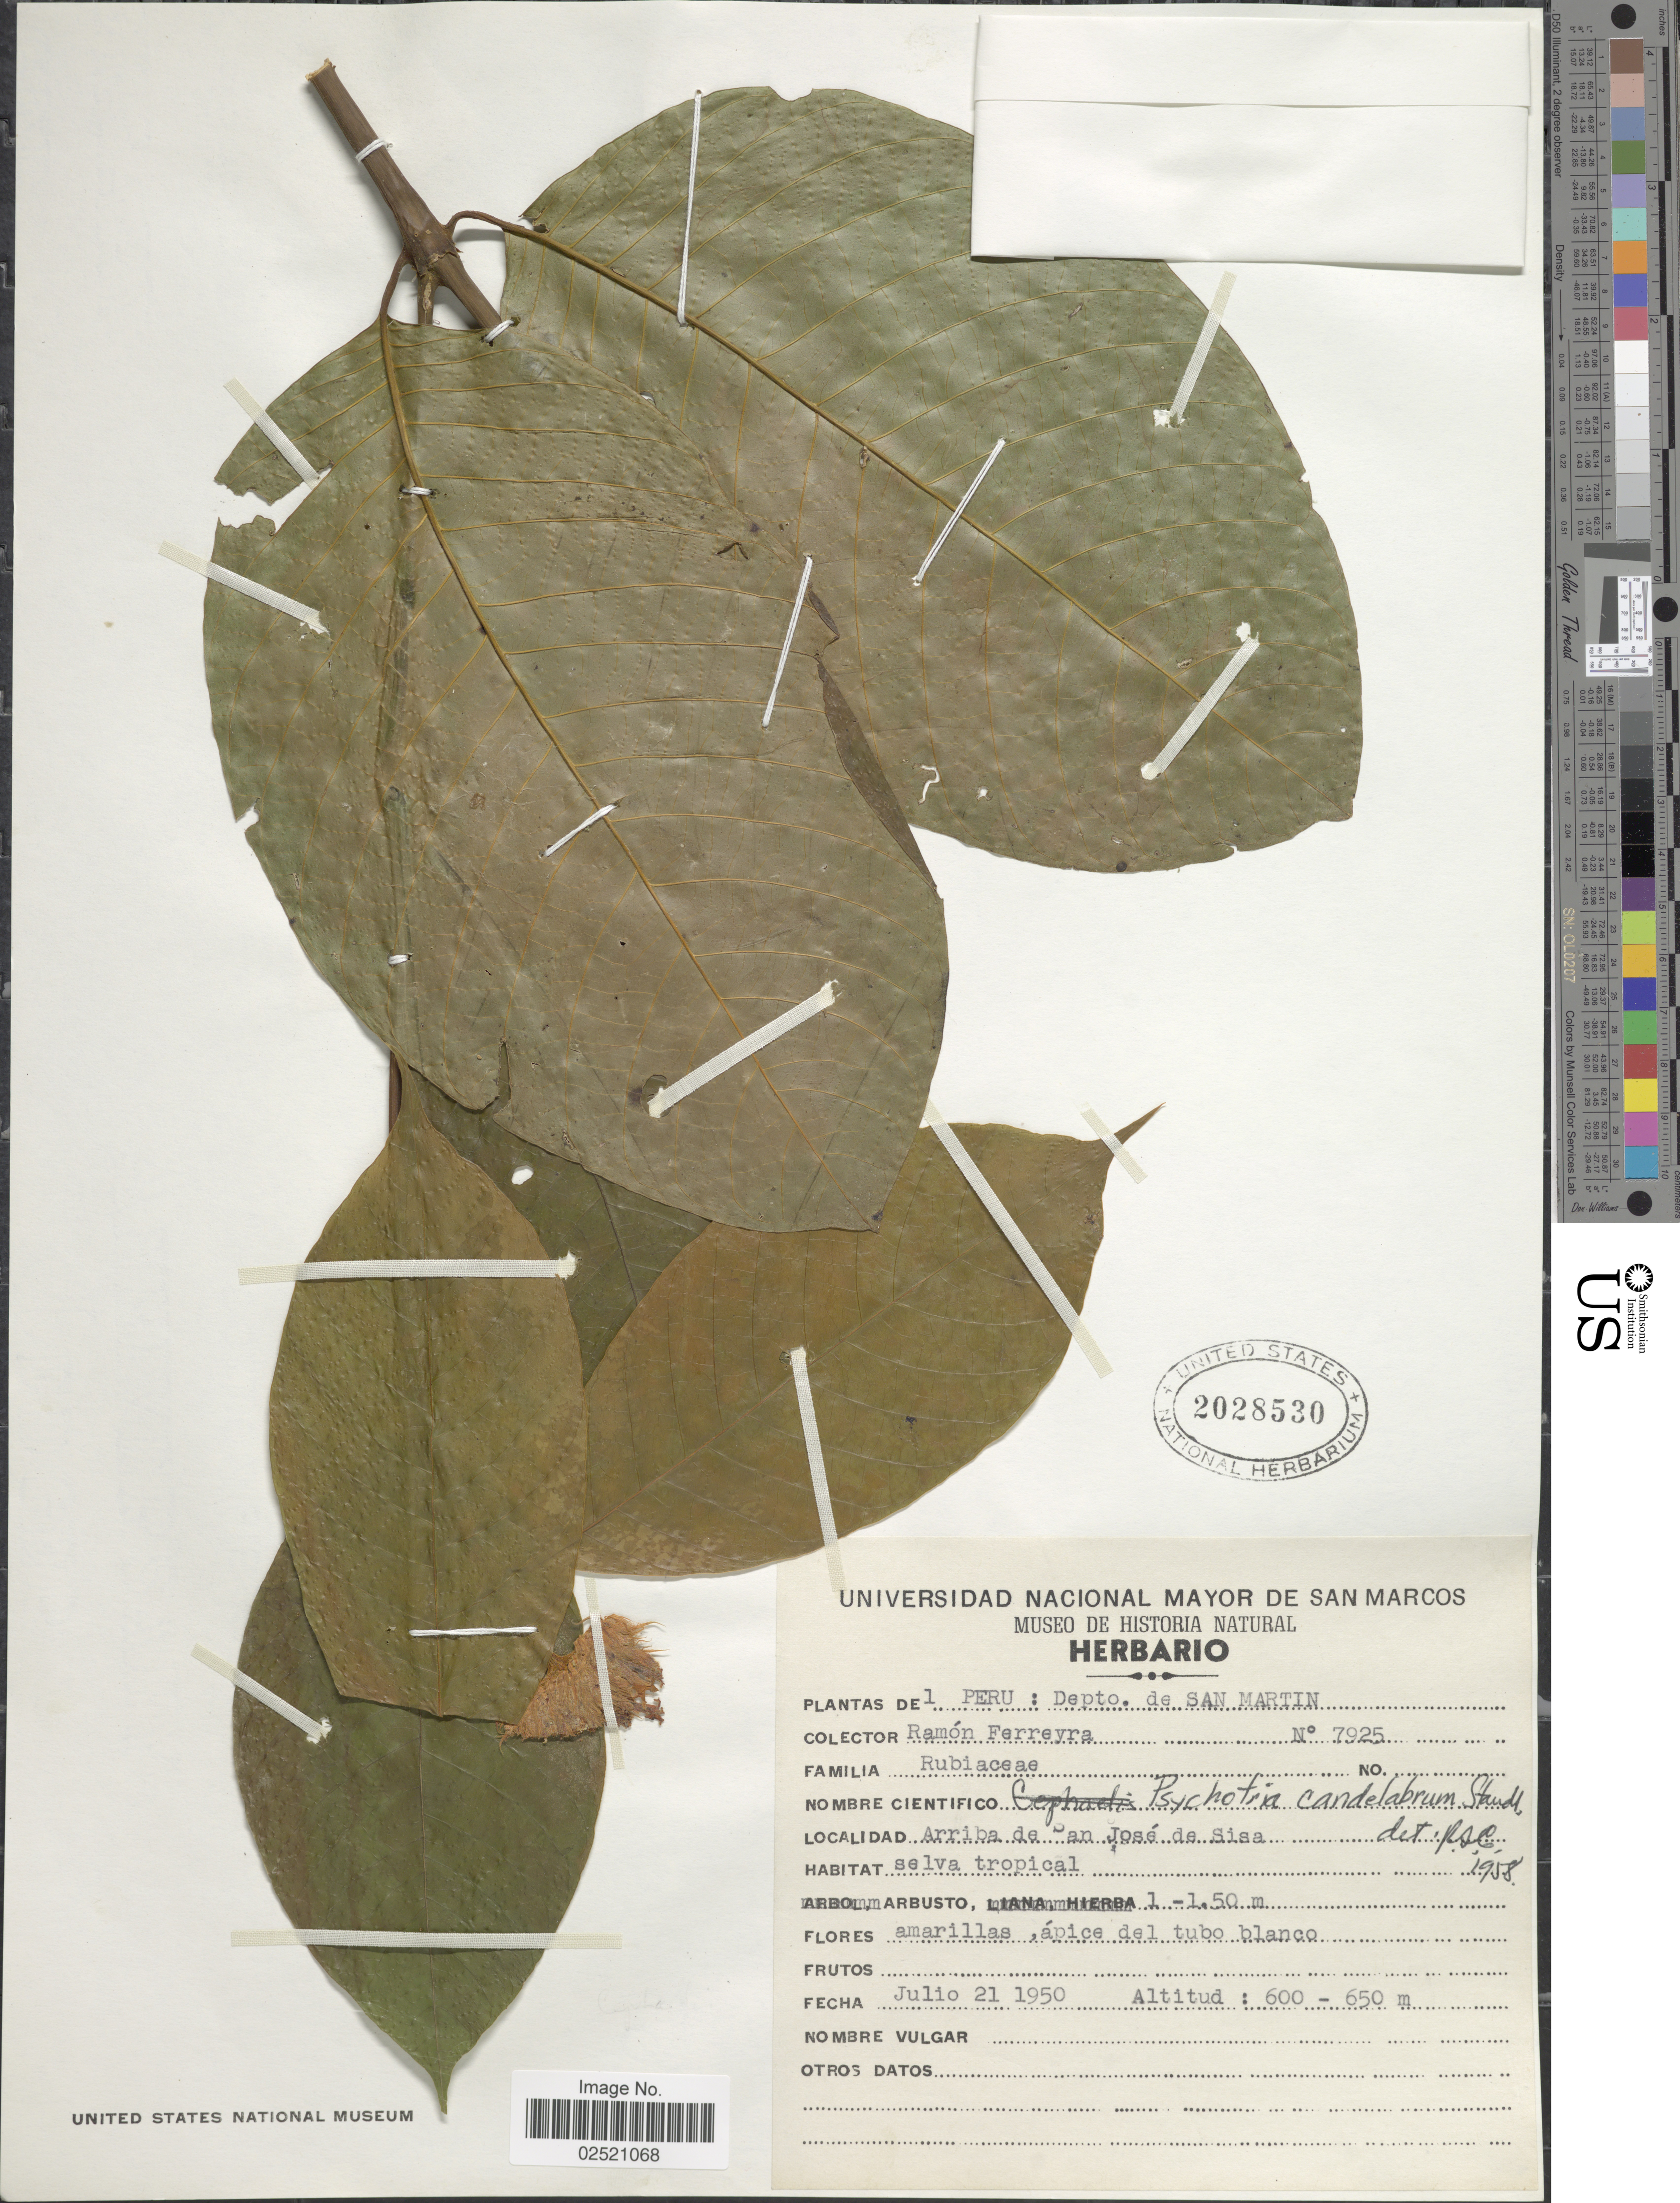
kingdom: Plantae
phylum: Tracheophyta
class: Magnoliopsida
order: Gentianales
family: Rubiaceae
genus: Psychotria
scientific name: Psychotria candelabrum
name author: Standl.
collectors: R. A. Ferreyra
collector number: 7925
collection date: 1950-07-21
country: Peru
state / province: San Martín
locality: Arriba de San Jose de Sisa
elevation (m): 600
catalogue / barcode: US 2028530